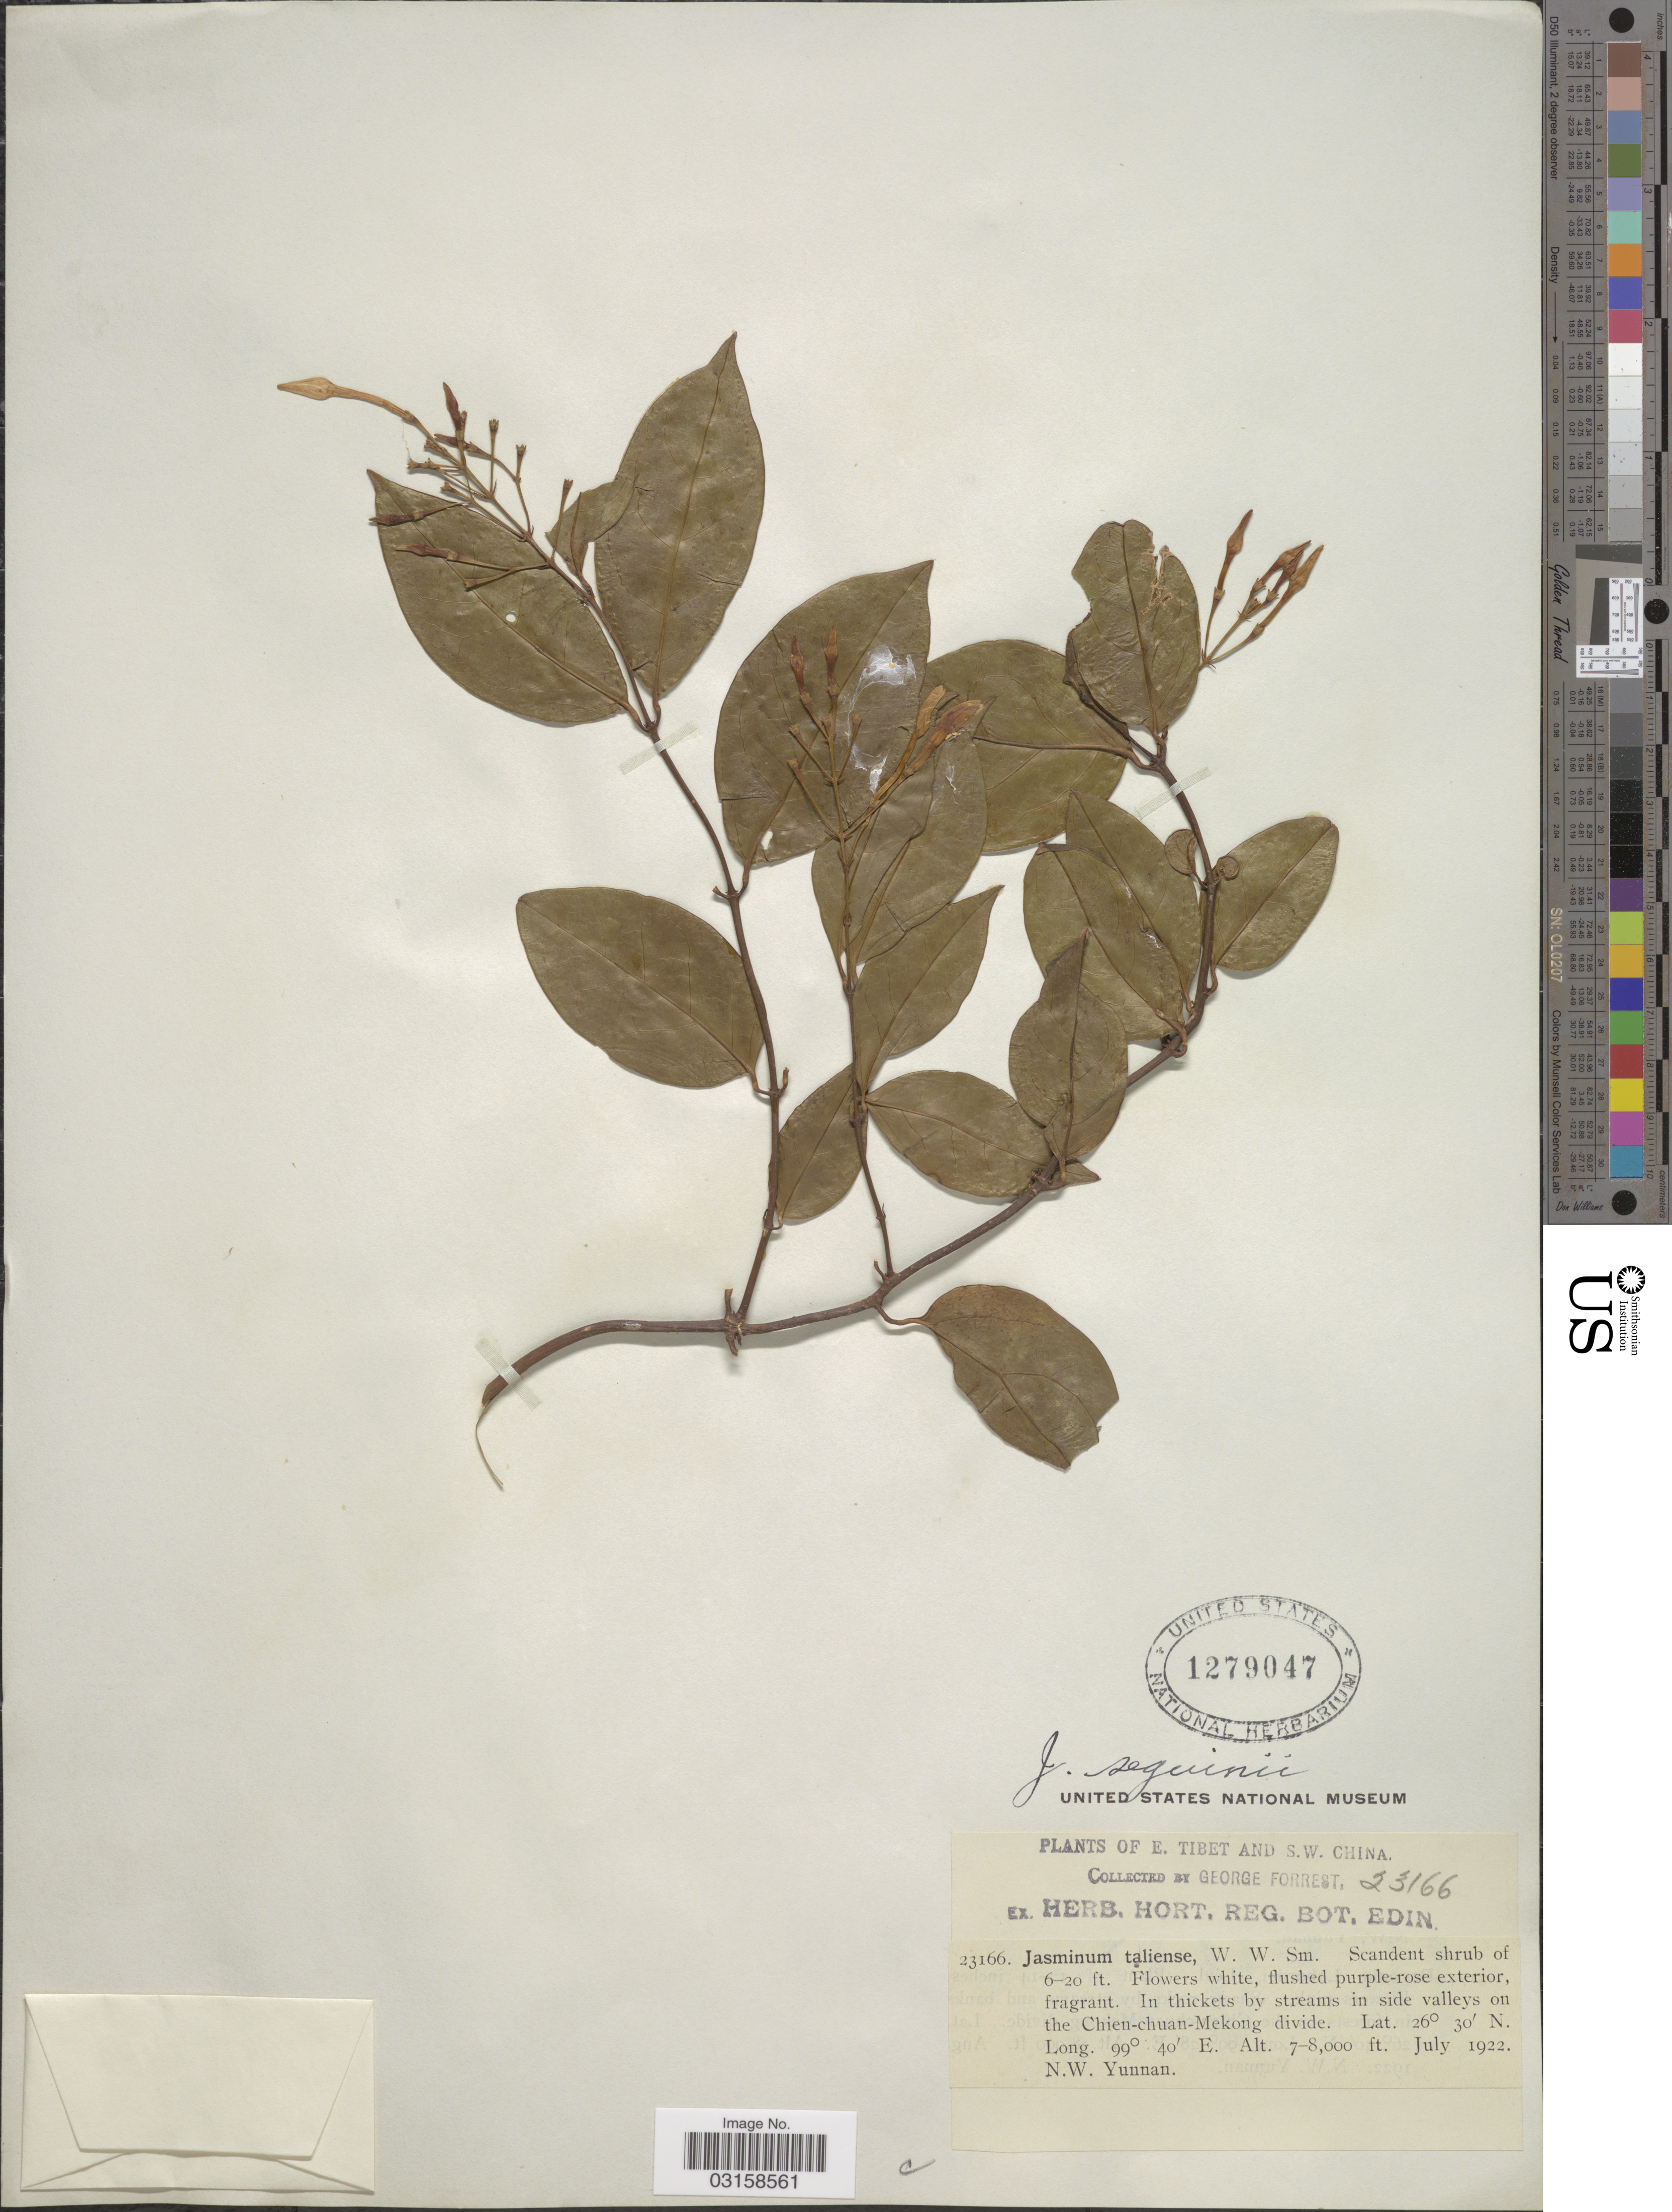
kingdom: Plantae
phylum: Tracheophyta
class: Magnoliopsida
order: Lamiales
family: Oleaceae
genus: Jasminum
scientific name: Jasminum seguinii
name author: H. Lév.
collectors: G. Forrest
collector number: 23166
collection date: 1922-07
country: China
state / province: Yunnan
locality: S.W. China. On the Chien-chuan-Mekong divide. N.W. Yunnan.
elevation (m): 2134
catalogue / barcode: US 1279047